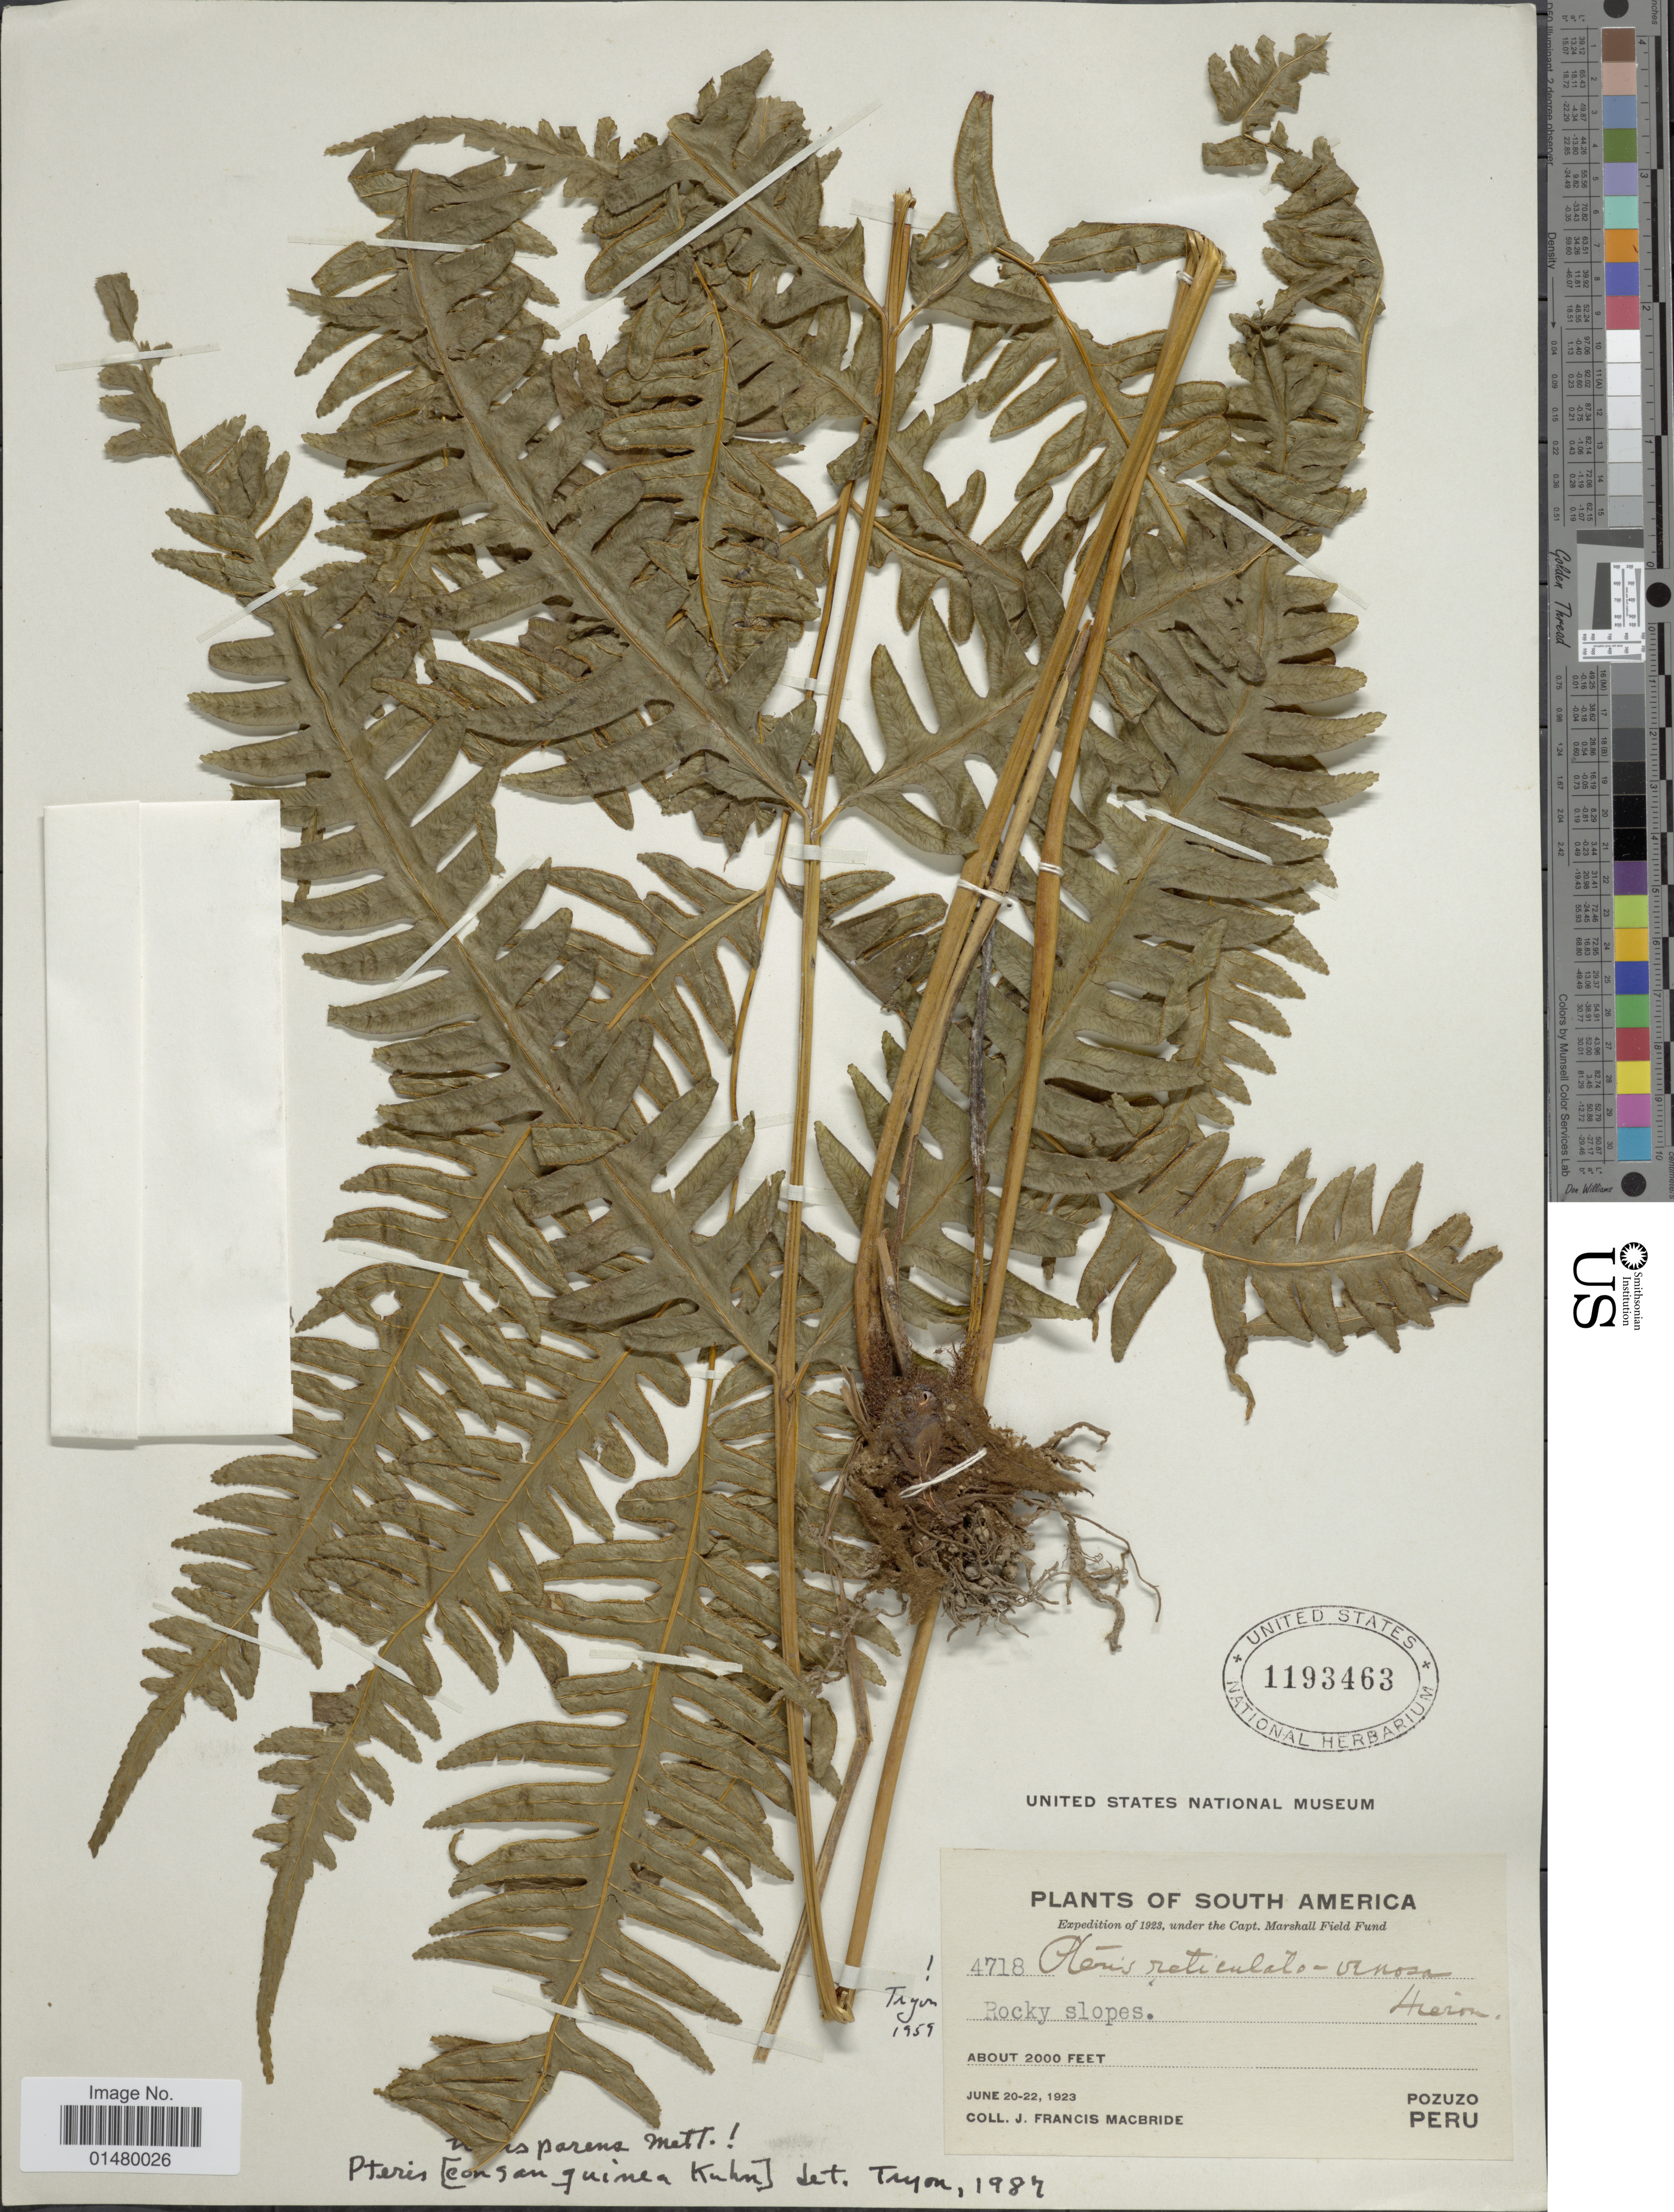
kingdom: Plantae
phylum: Tracheophyta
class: Polypodiopsida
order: Polypodiales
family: Pteridaceae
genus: Pteris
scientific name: Pteris transparens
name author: Mett.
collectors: J. F. Macbride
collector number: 4718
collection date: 1923-06-20/1923-06-22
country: Peru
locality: Pozuzo.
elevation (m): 610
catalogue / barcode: US 1193463